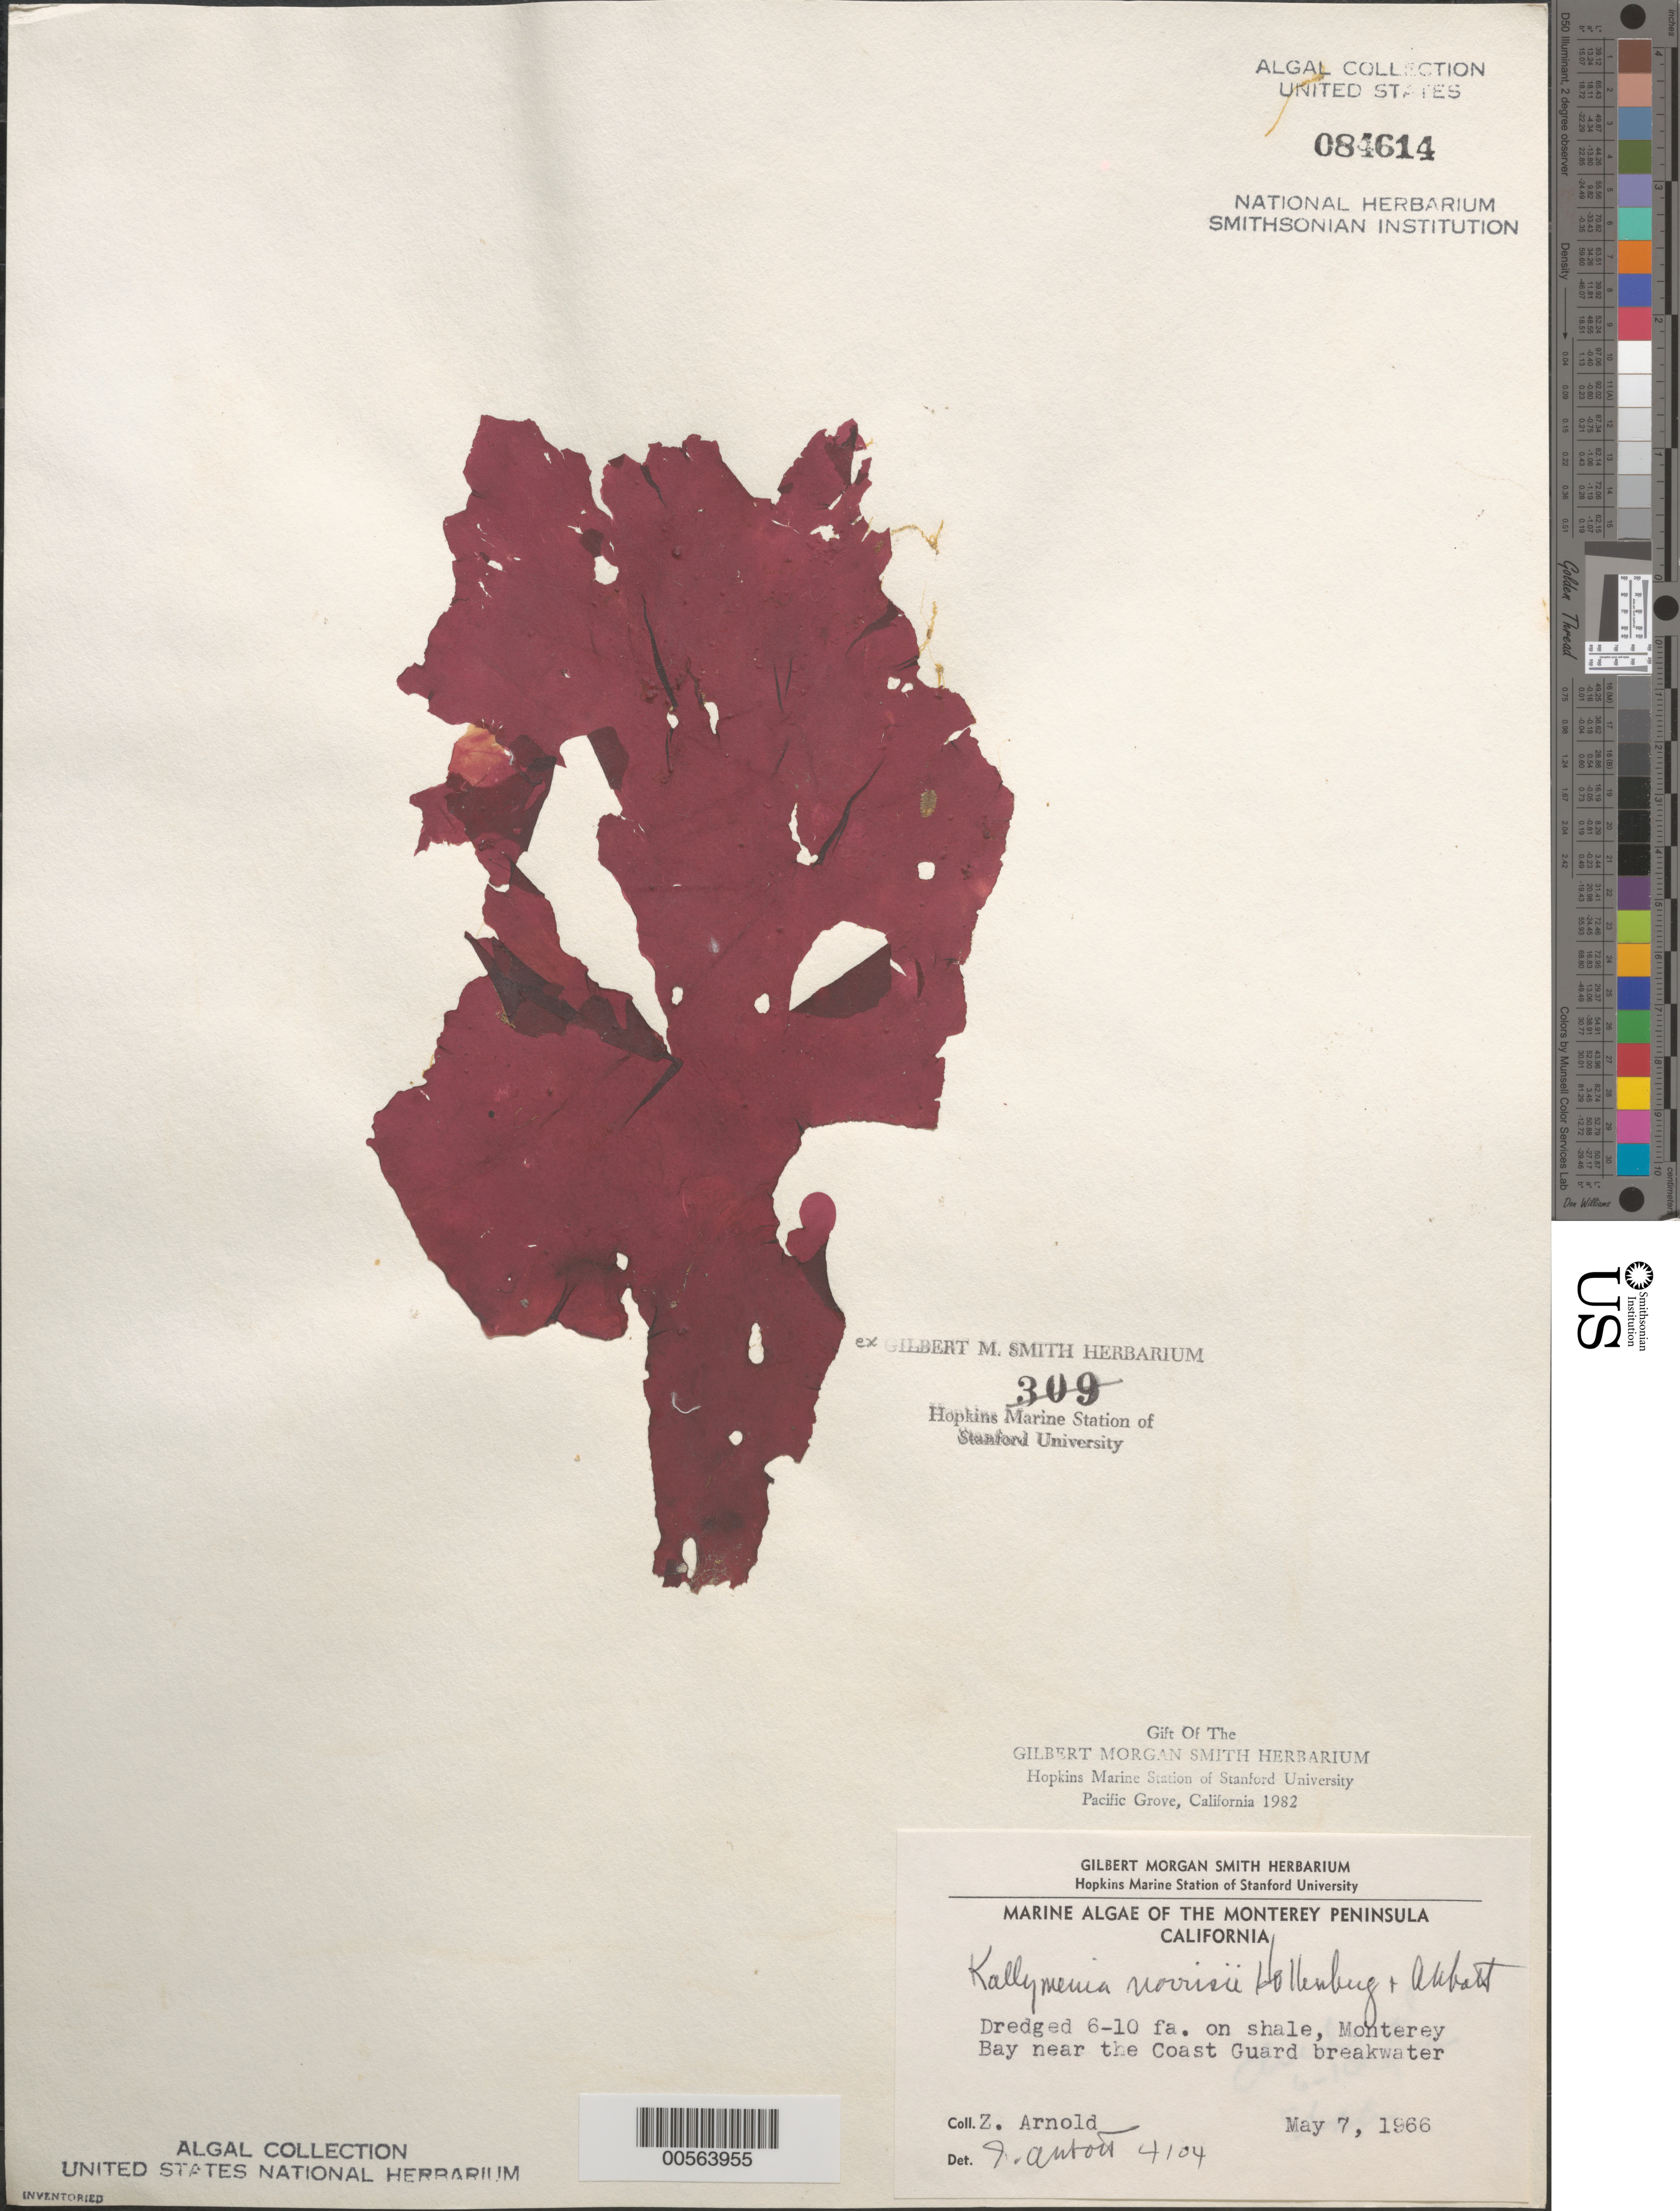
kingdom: Plantae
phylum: Rhodophyta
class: Florideophyceae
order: Gigartinales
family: Kallymeniaceae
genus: Kallymenia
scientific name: Kallymenia norrisii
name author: Hollenb. & I.A. Abbott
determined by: Abbott, Isabella A.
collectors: Z. M. Arnold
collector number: IAA 4104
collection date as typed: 07 May 1966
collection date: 1966-05-07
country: United States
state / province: California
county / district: Monterey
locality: Monterey Bay, near Coast Guard breakwater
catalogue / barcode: US 84614